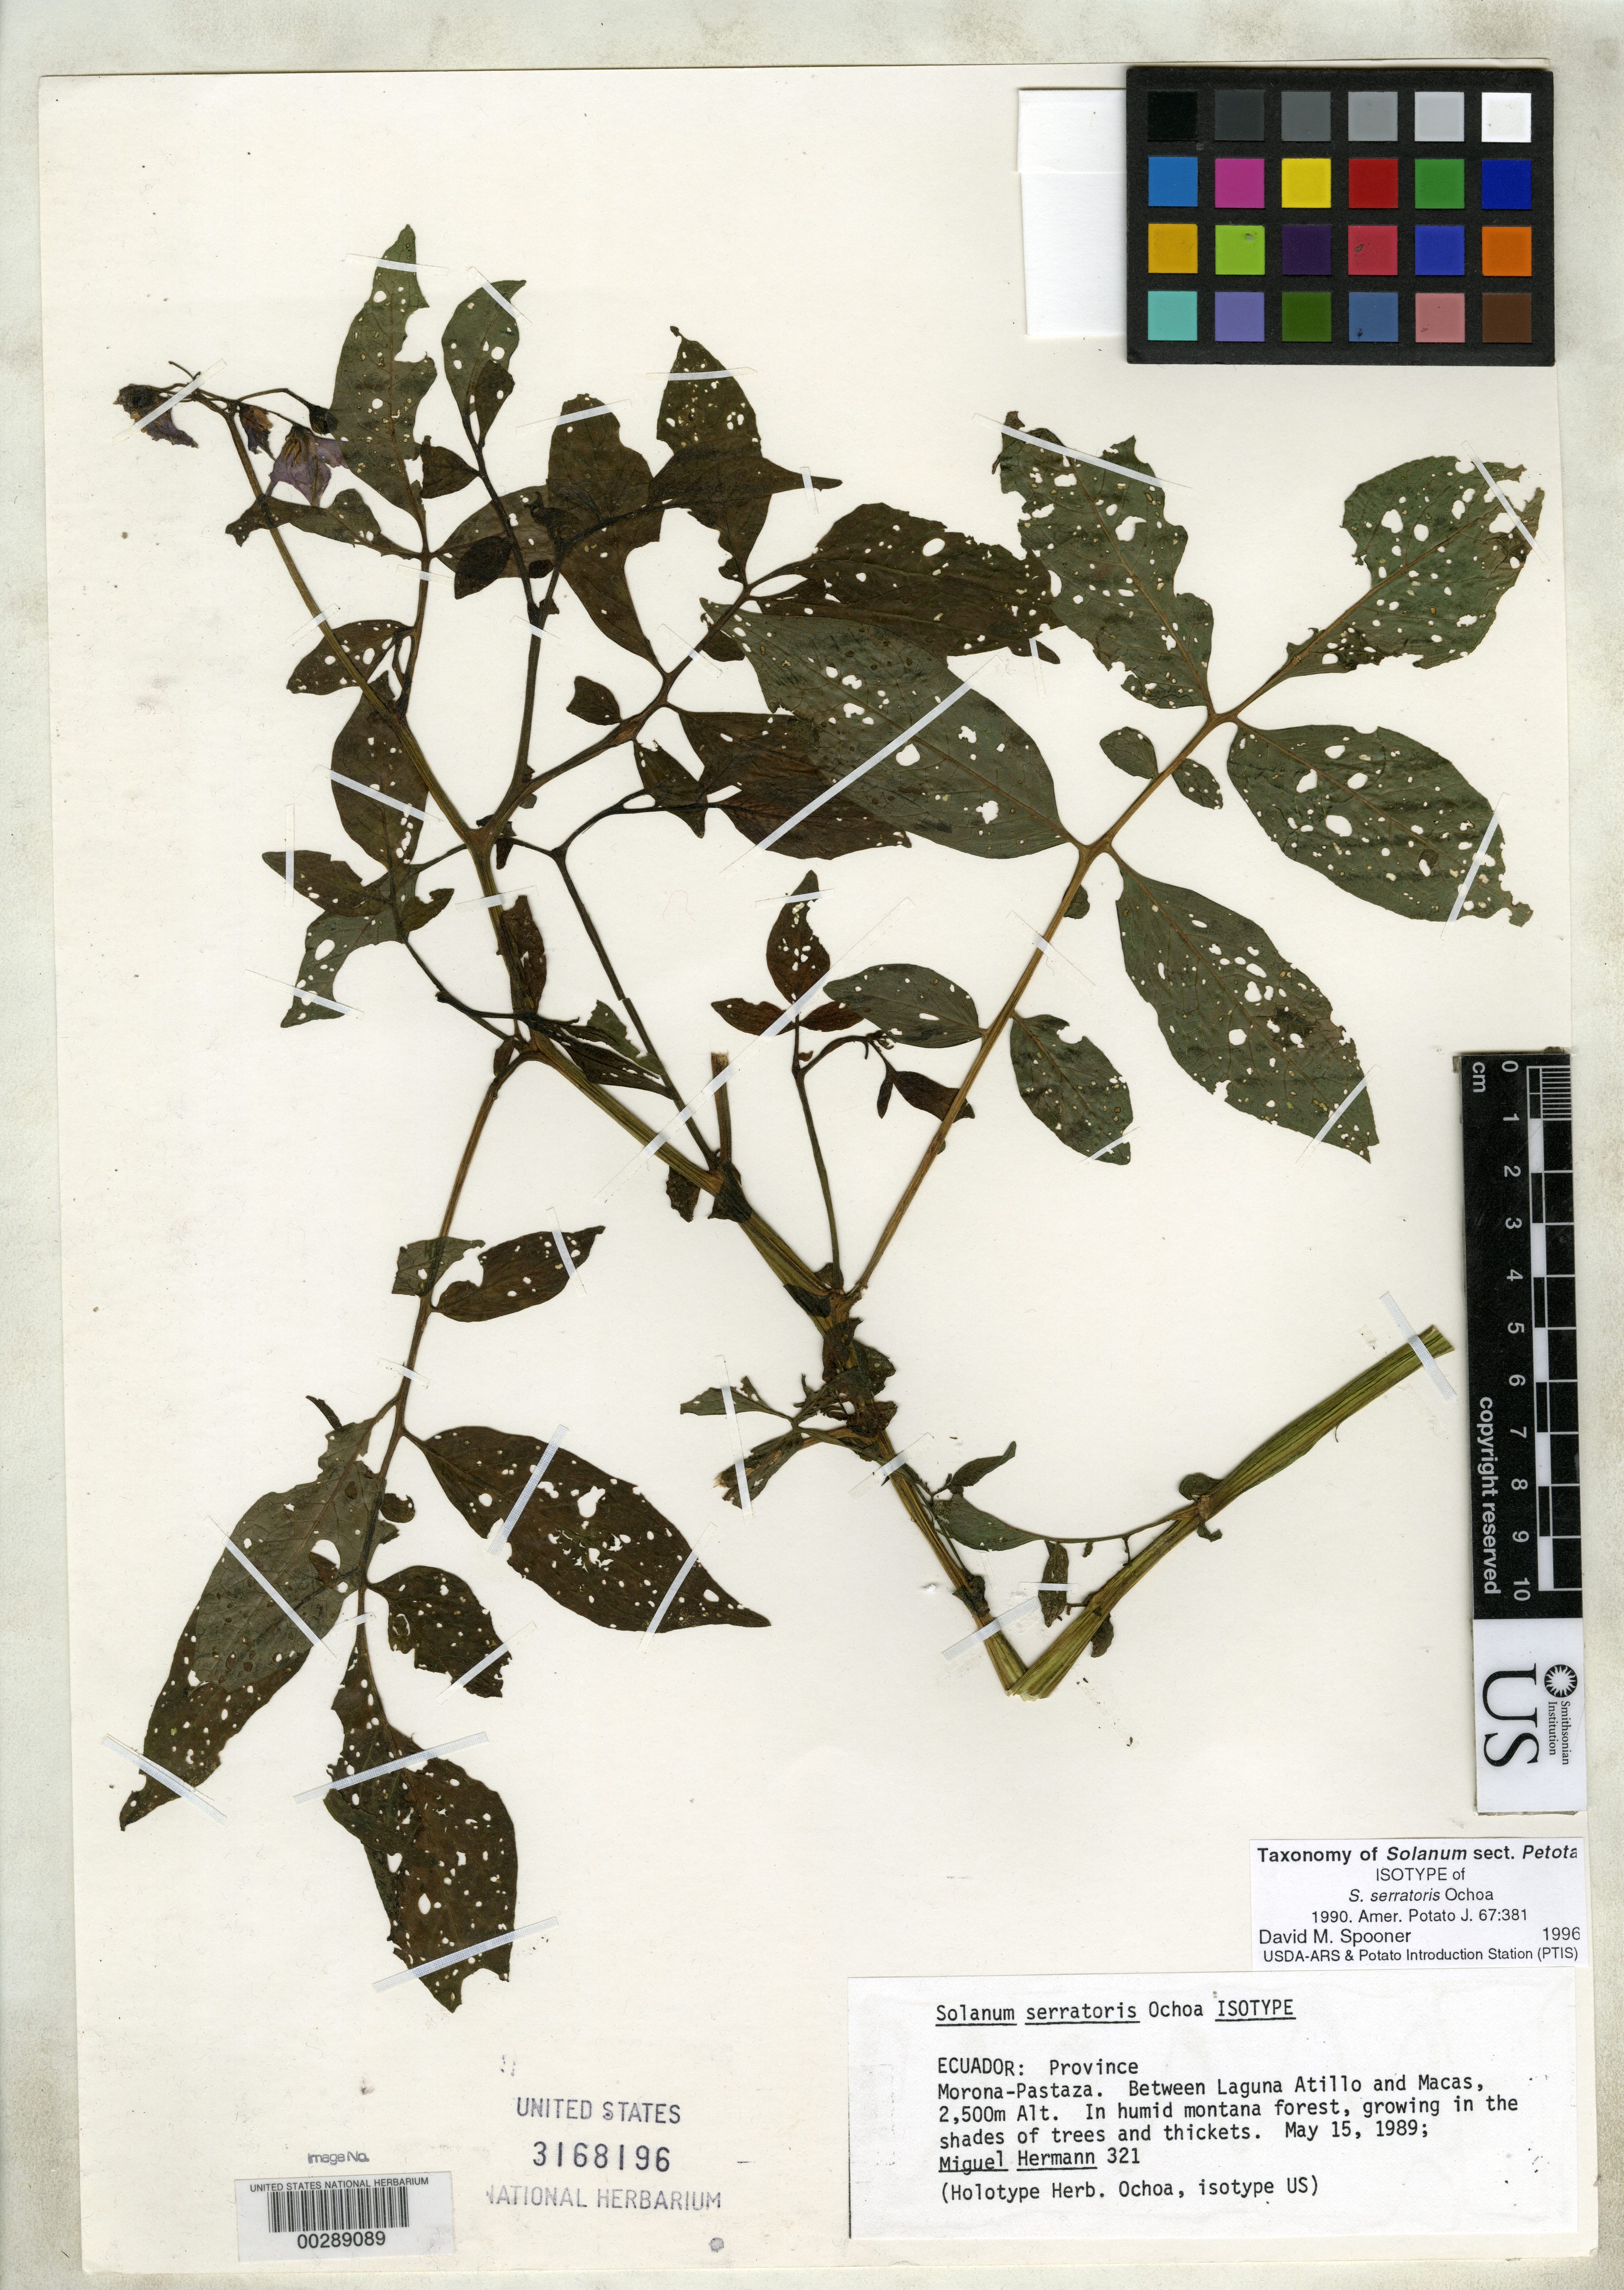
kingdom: Plantae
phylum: Tracheophyta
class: Magnoliopsida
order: Solanales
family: Solanaceae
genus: Solanum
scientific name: Solanum serratoris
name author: Ochoa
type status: Isotype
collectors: M. Hermann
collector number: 321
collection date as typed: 15 May 1989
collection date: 1989-05-15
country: Ecuador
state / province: Morona-Santiago / Pastaza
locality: Between Laguna Atillo and Macas.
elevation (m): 2500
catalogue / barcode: US 3168196